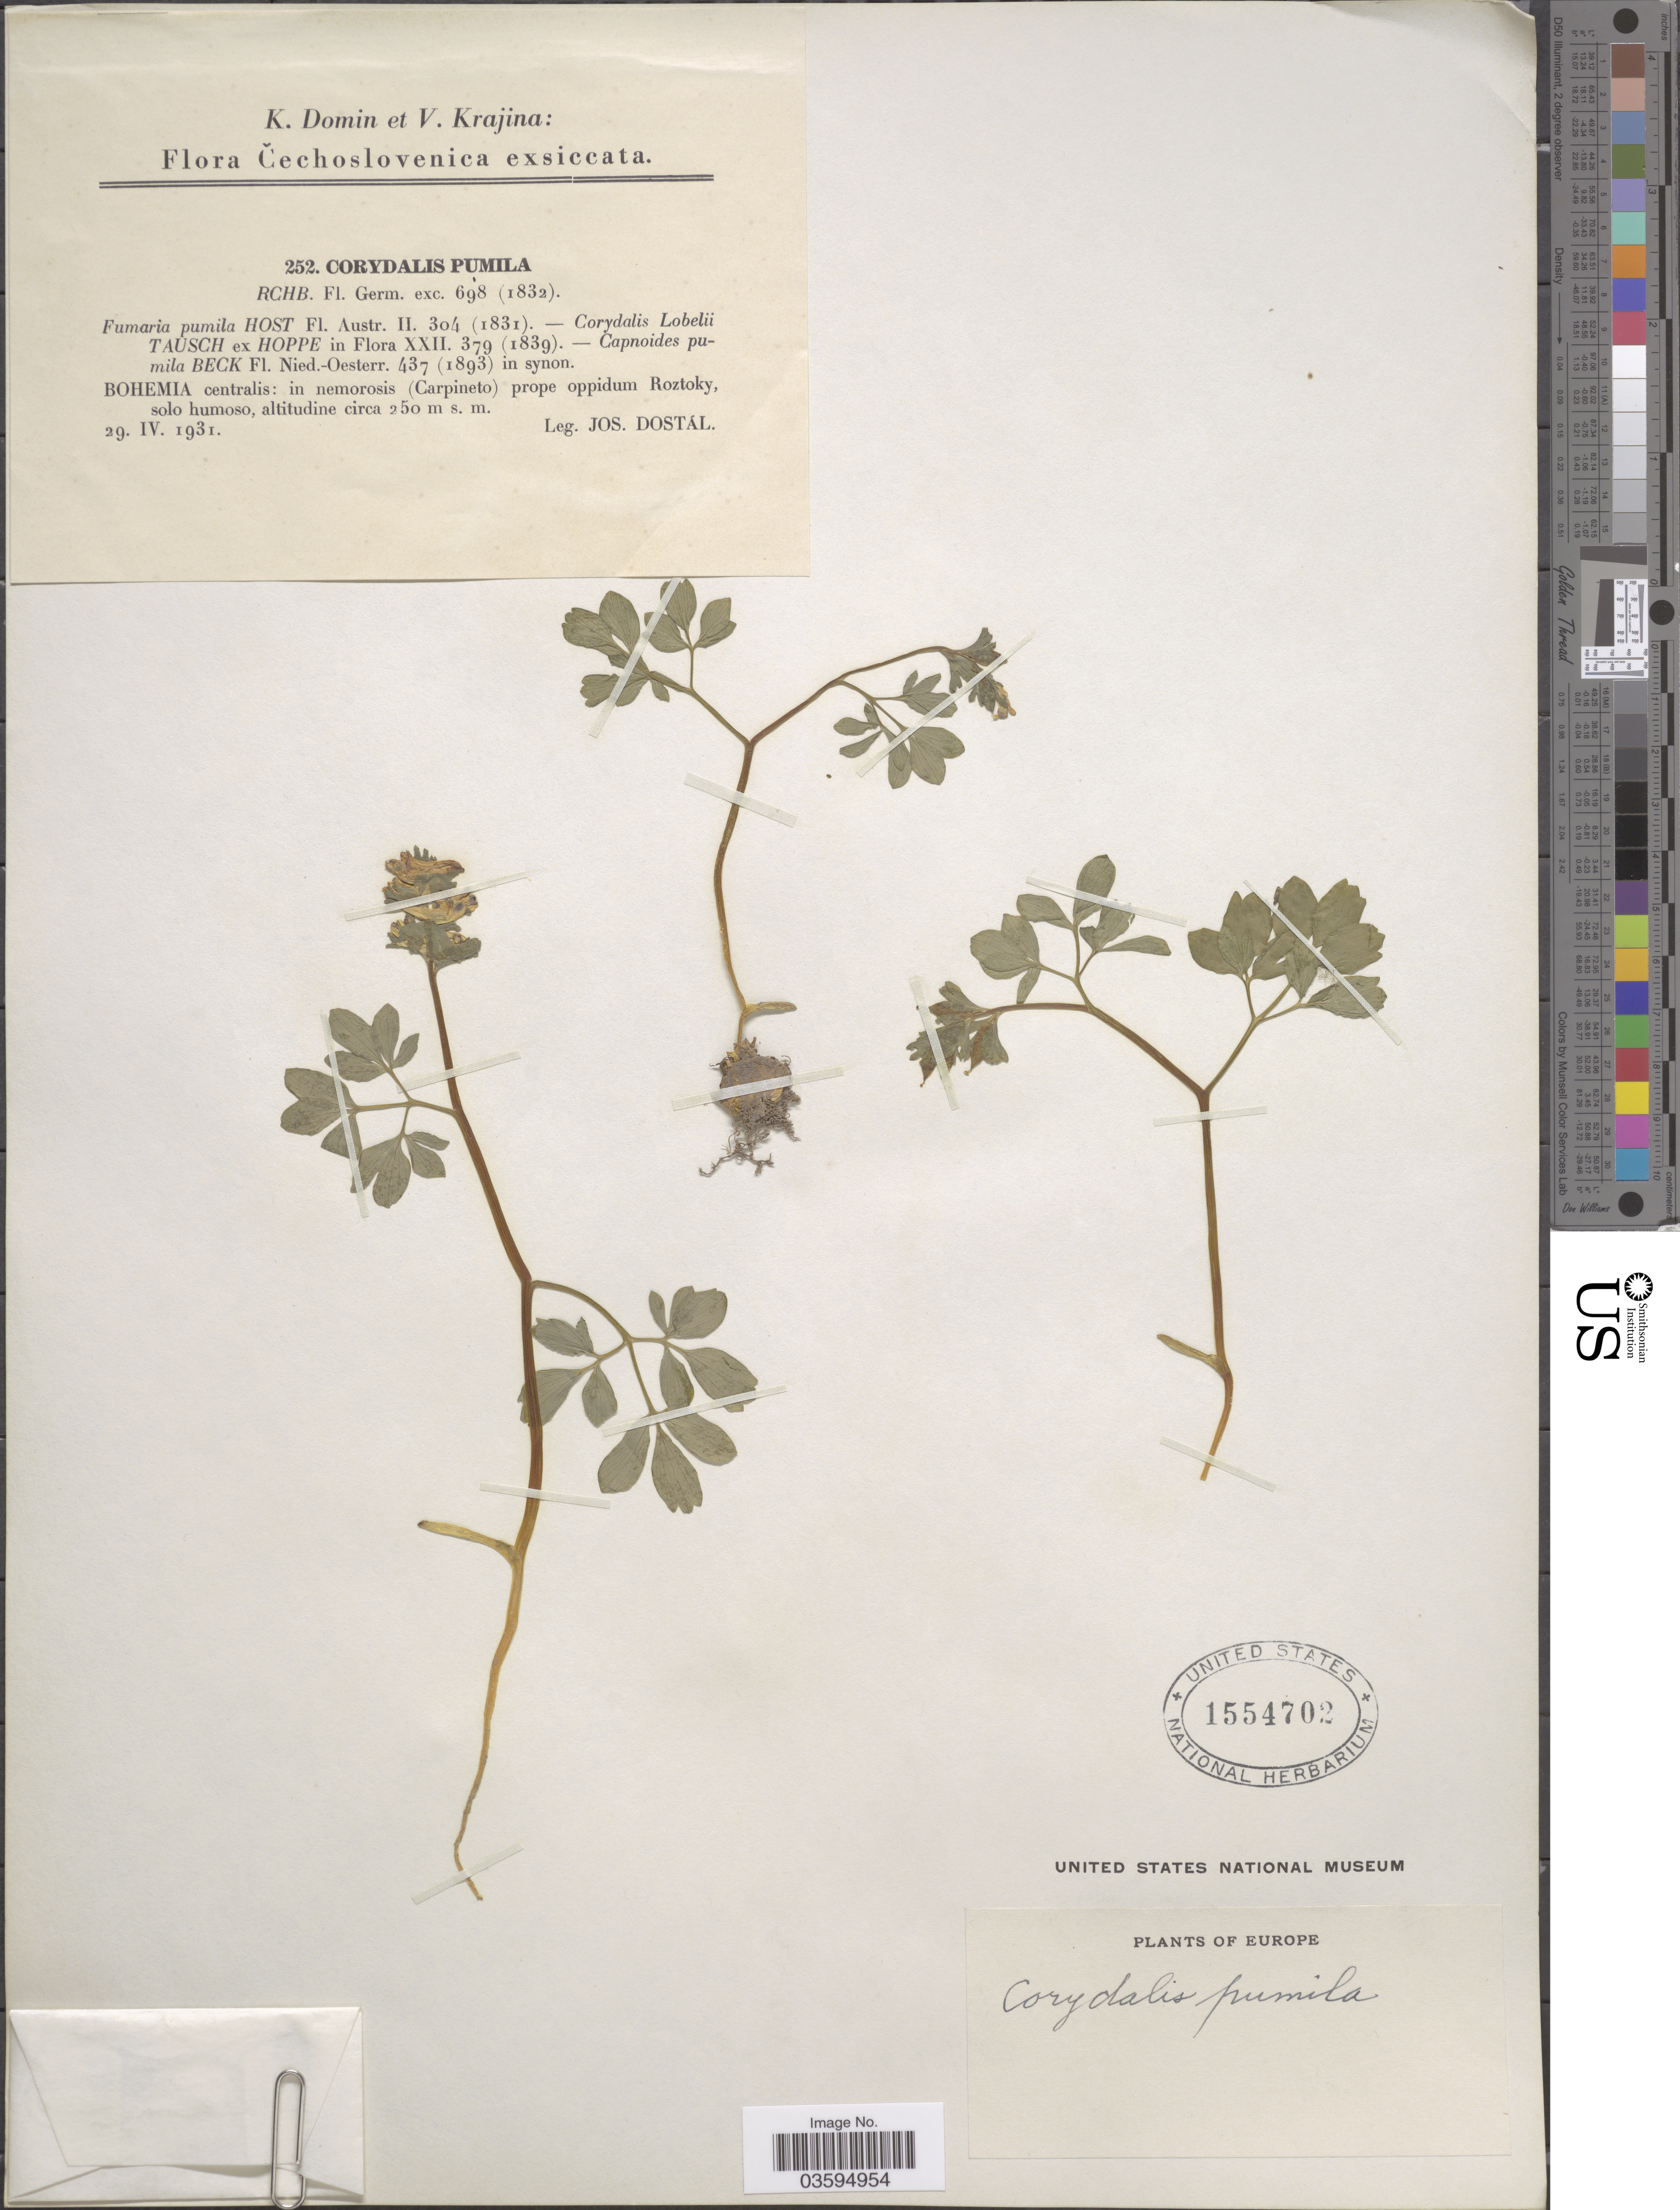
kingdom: Plantae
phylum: Tracheophyta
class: Magnoliopsida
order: Ranunculales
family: Papaveraceae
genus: Corydalis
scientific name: Corydalis pumila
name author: W.D.J. Koch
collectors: J. Dostál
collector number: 252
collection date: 1931-04-29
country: Czechia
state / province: Central Bohemian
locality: Čechoslovenica. Bohemia centralis: in nemorosis (Carpineto) prope oppidum Roztoky.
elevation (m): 250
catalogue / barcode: US 1554702